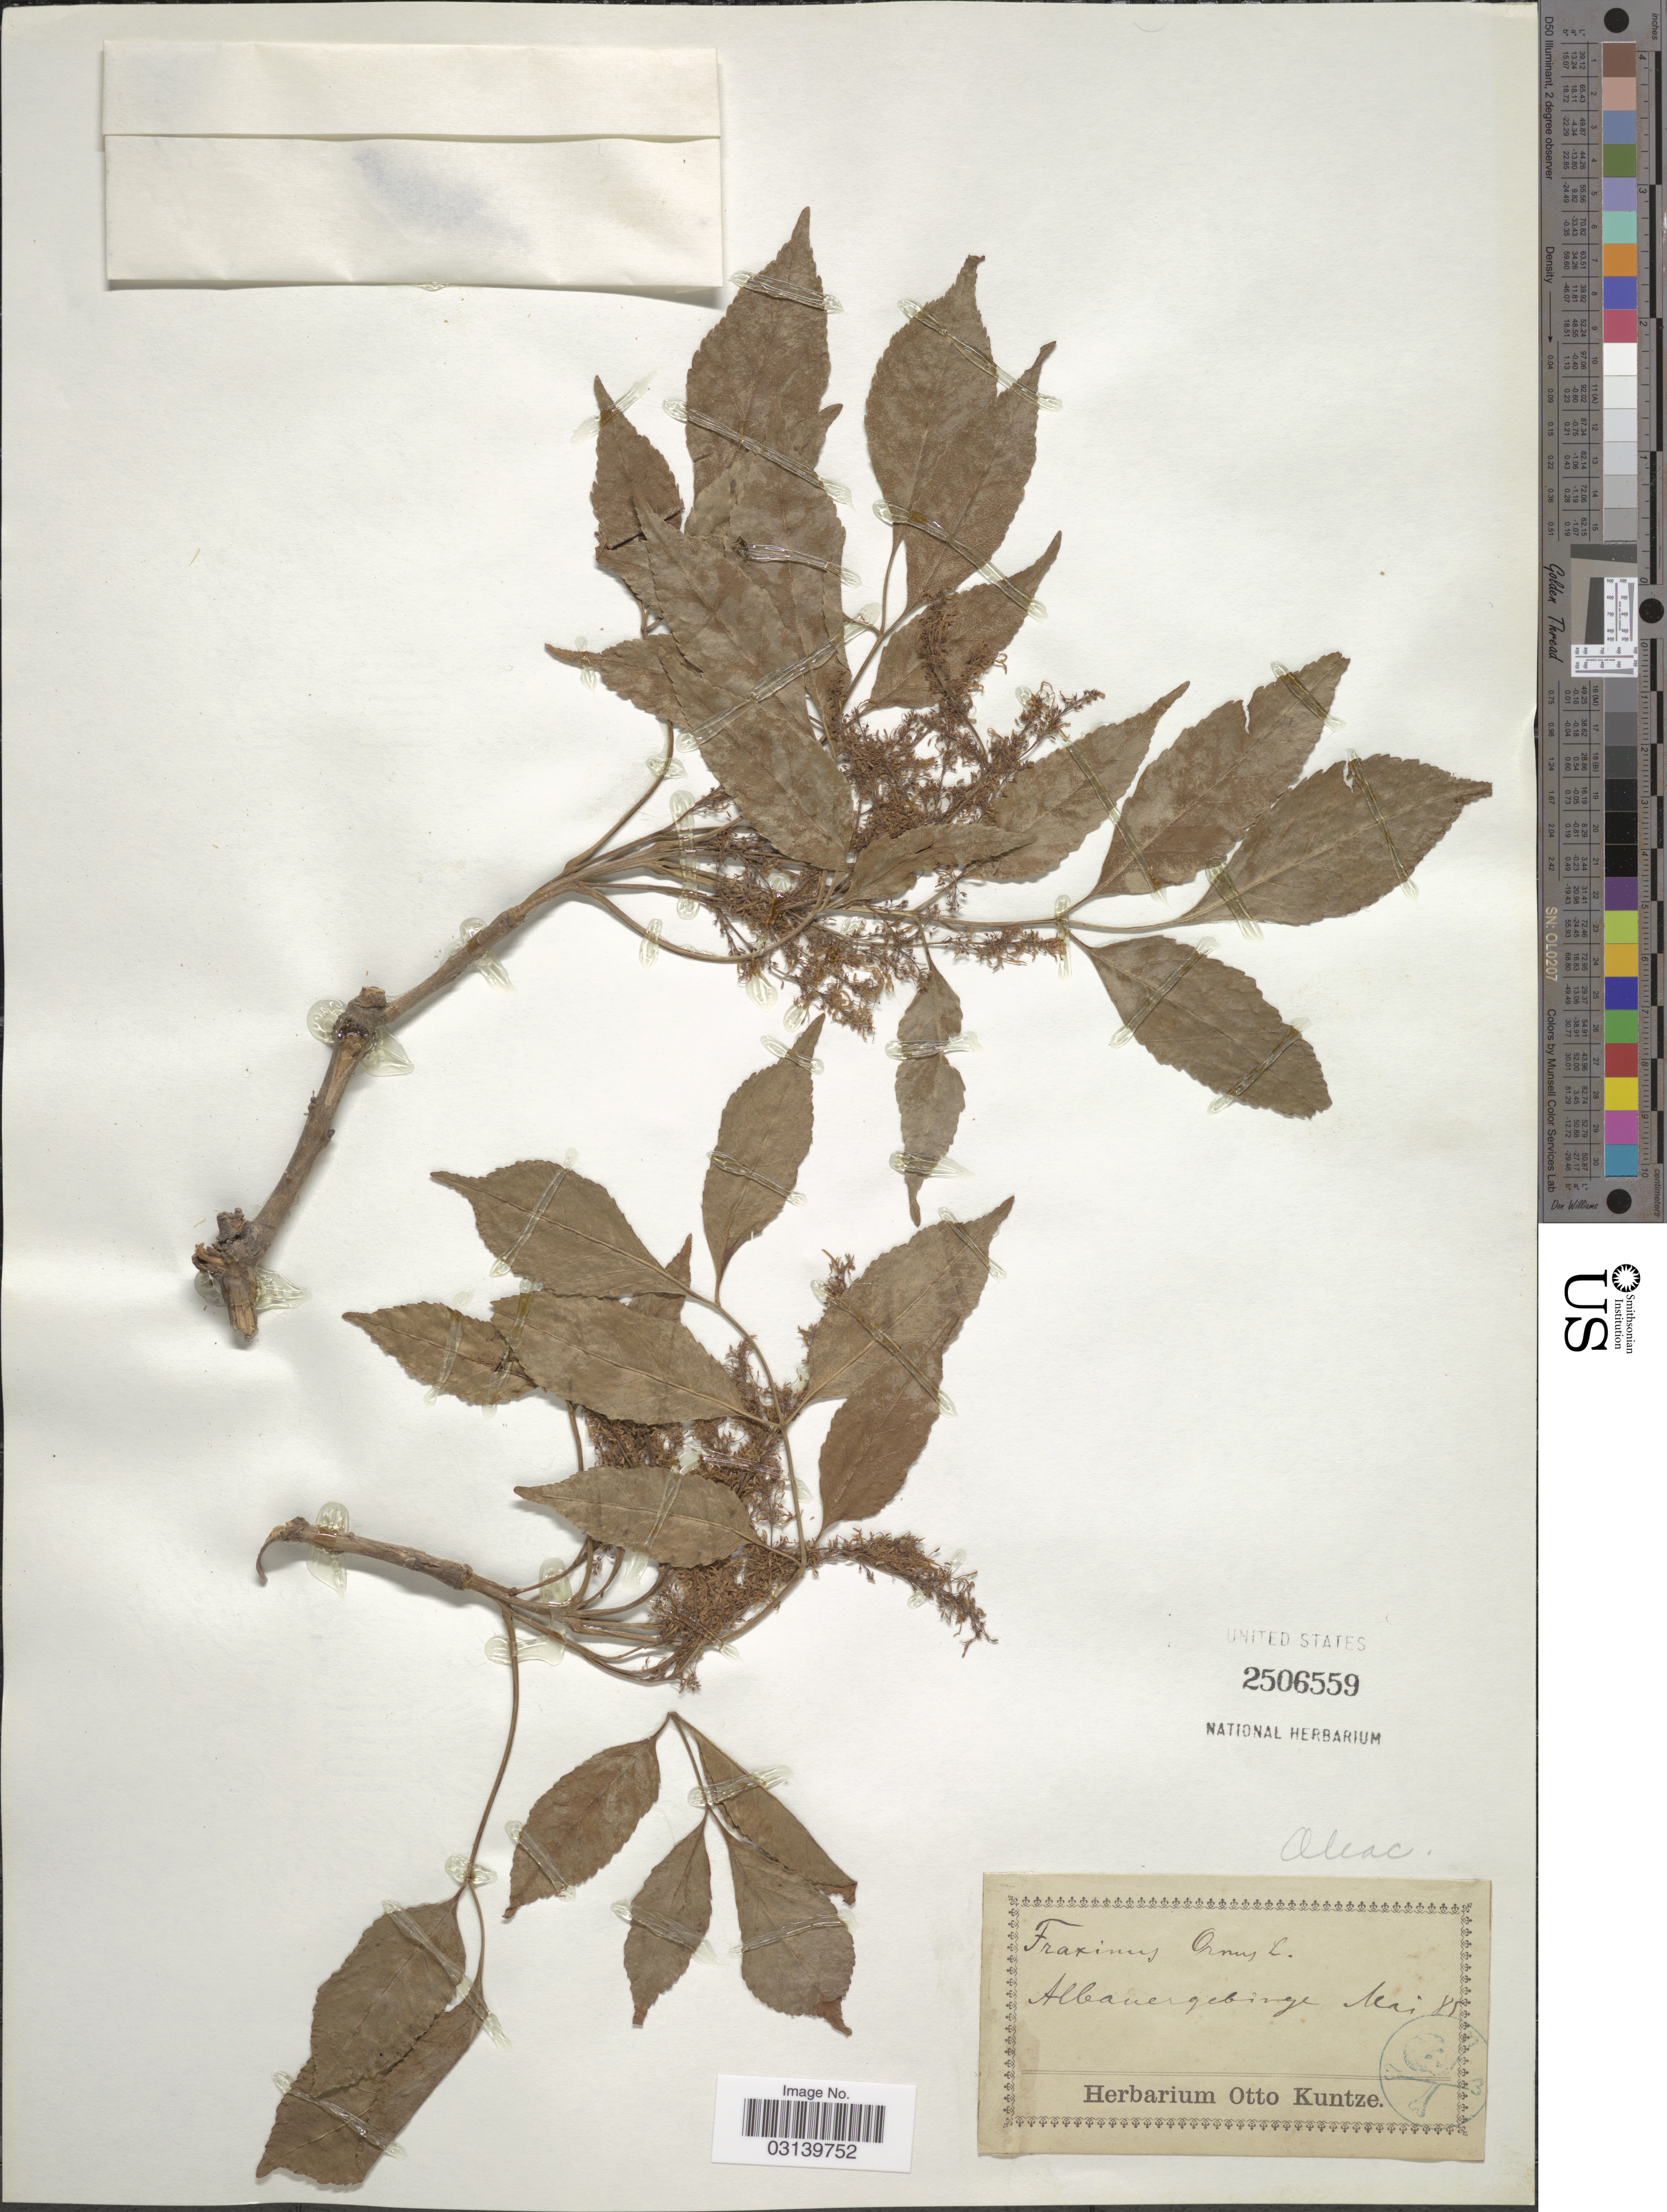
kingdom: Plantae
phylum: Tracheophyta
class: Magnoliopsida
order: Lamiales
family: Oleaceae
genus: Fraxinus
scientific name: Fraxinus ornus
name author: L.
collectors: ex herb. Otto Kuntze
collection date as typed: Transcribed d/m/y: /5/85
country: Italy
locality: Albanergebirge.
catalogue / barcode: US 2506559